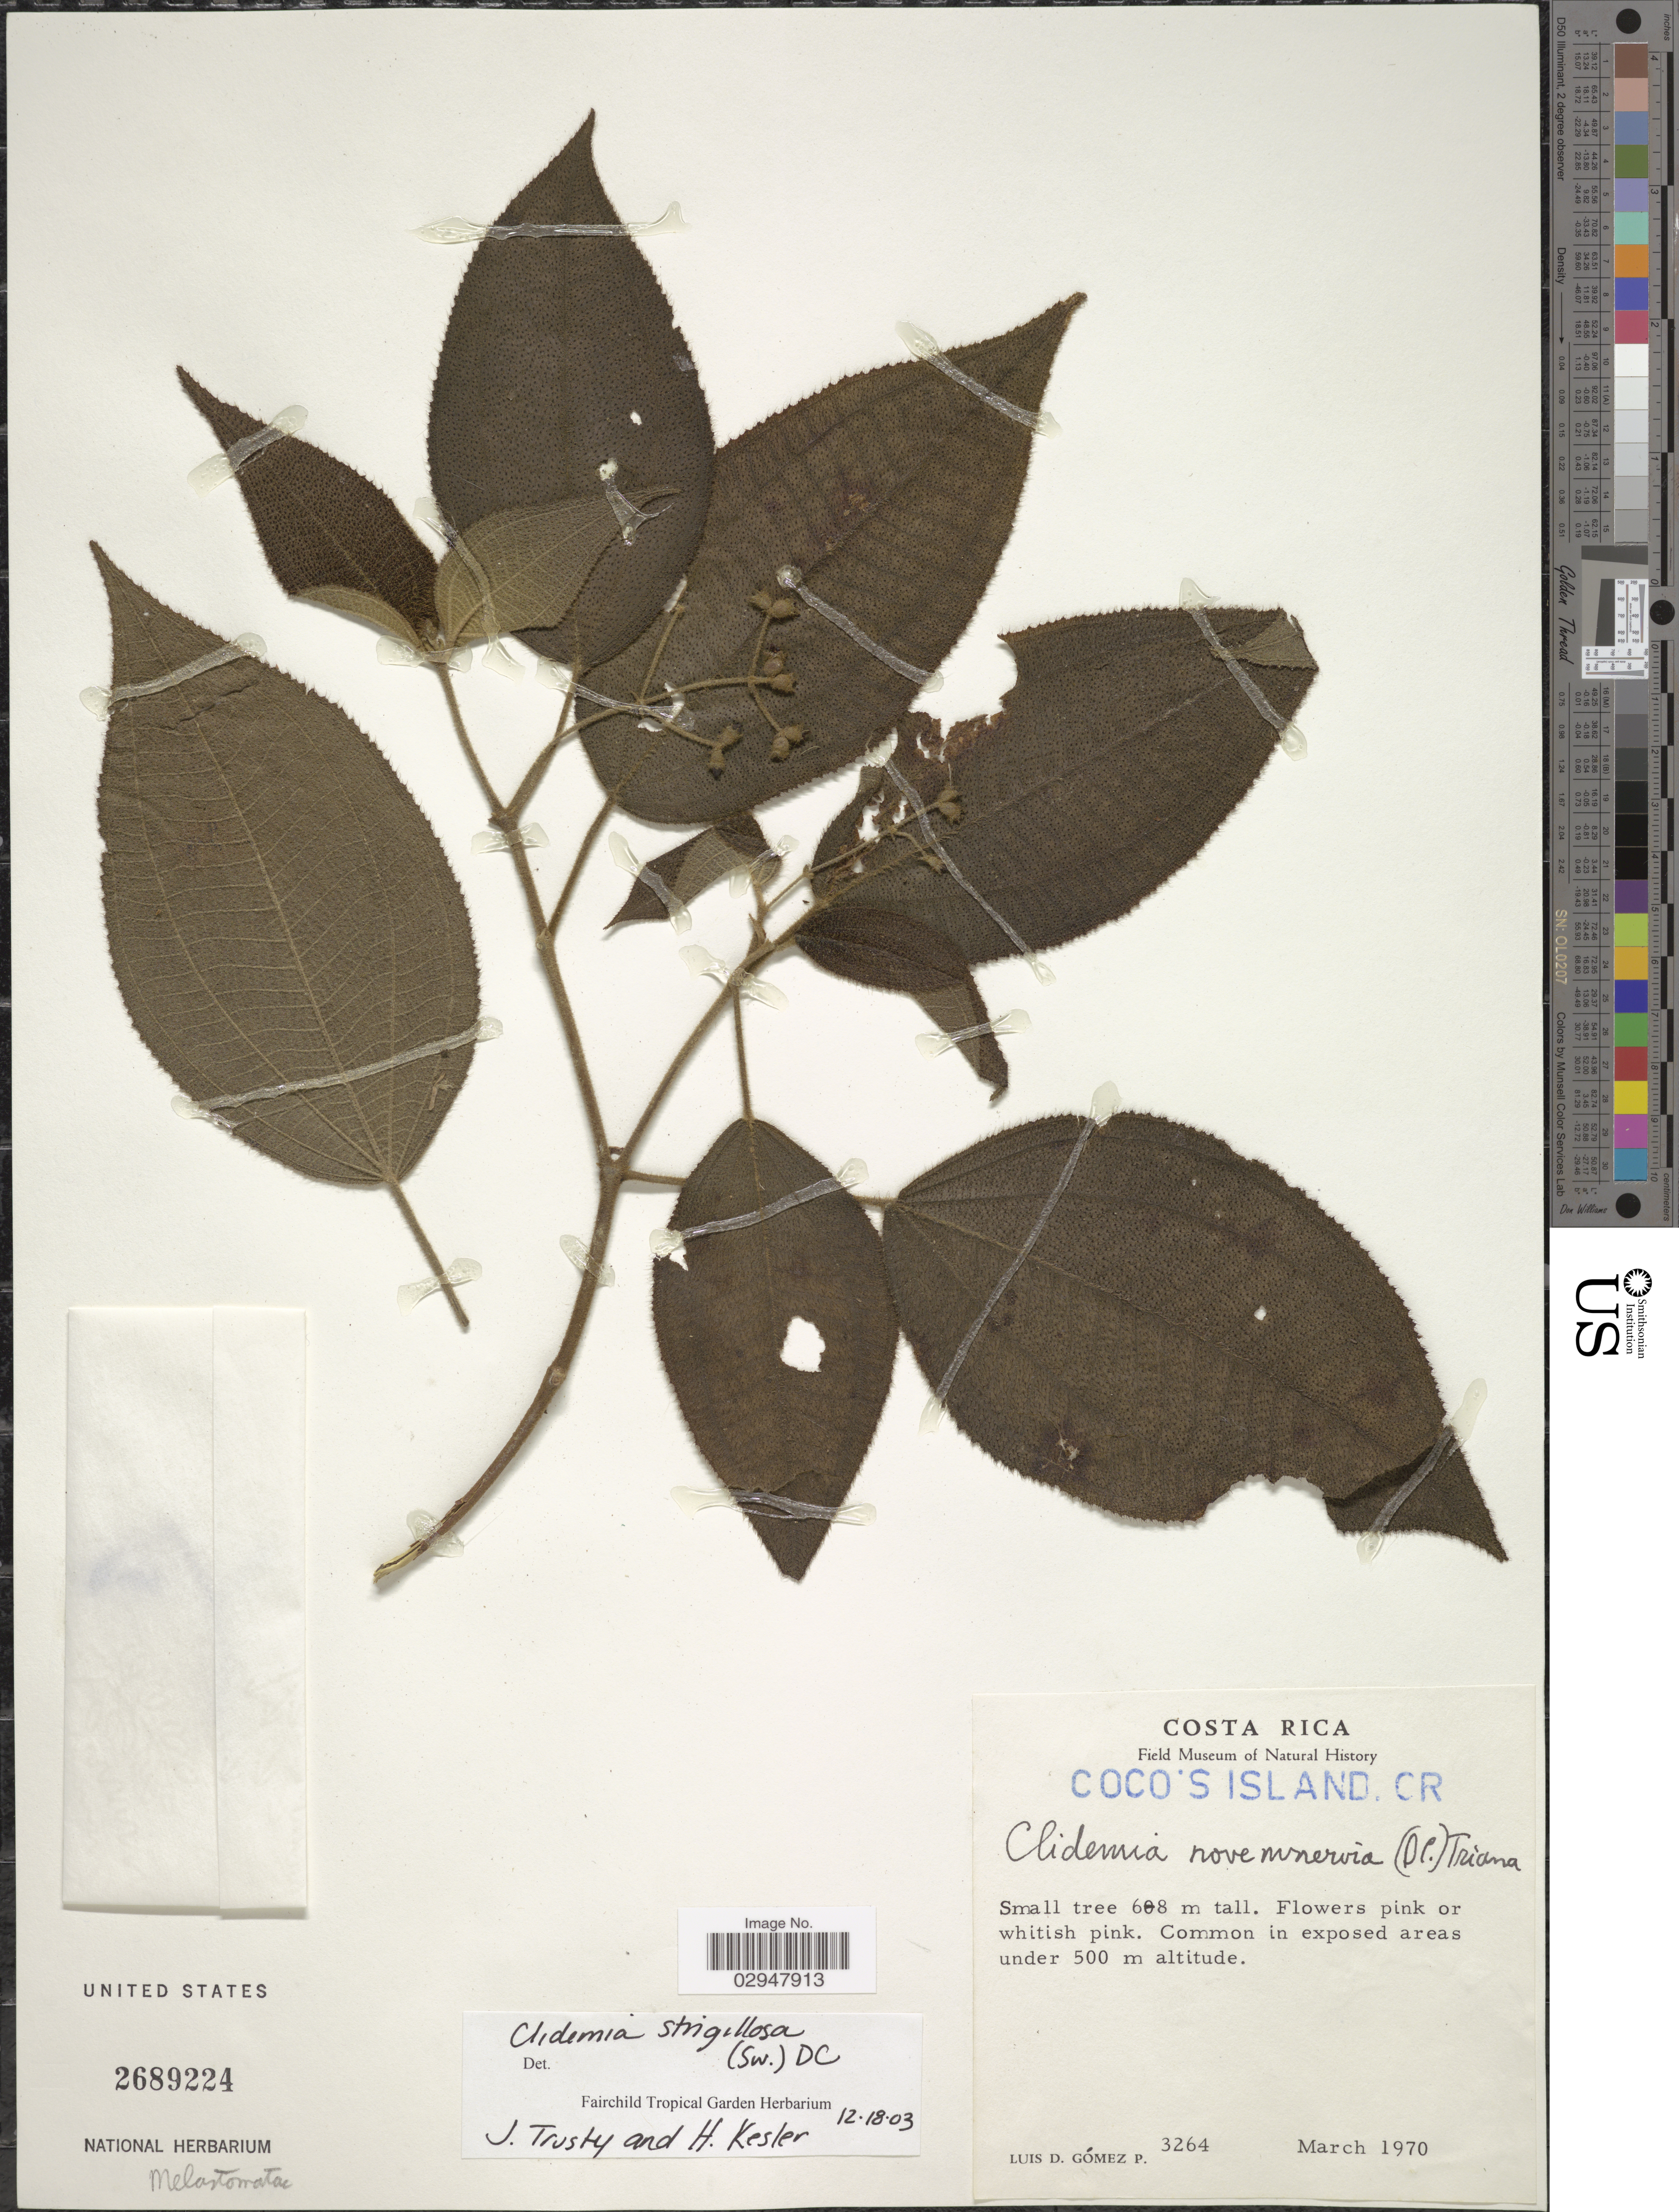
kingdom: Plantae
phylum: Tracheophyta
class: Magnoliopsida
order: Myrtales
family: Melastomataceae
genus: Clidemia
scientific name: Clidemia novemnervia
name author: (DC.) Triana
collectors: L. D. Gómez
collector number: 3264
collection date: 1970-03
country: Costa Rica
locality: Coco's Island.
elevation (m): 500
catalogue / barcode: US 2689224